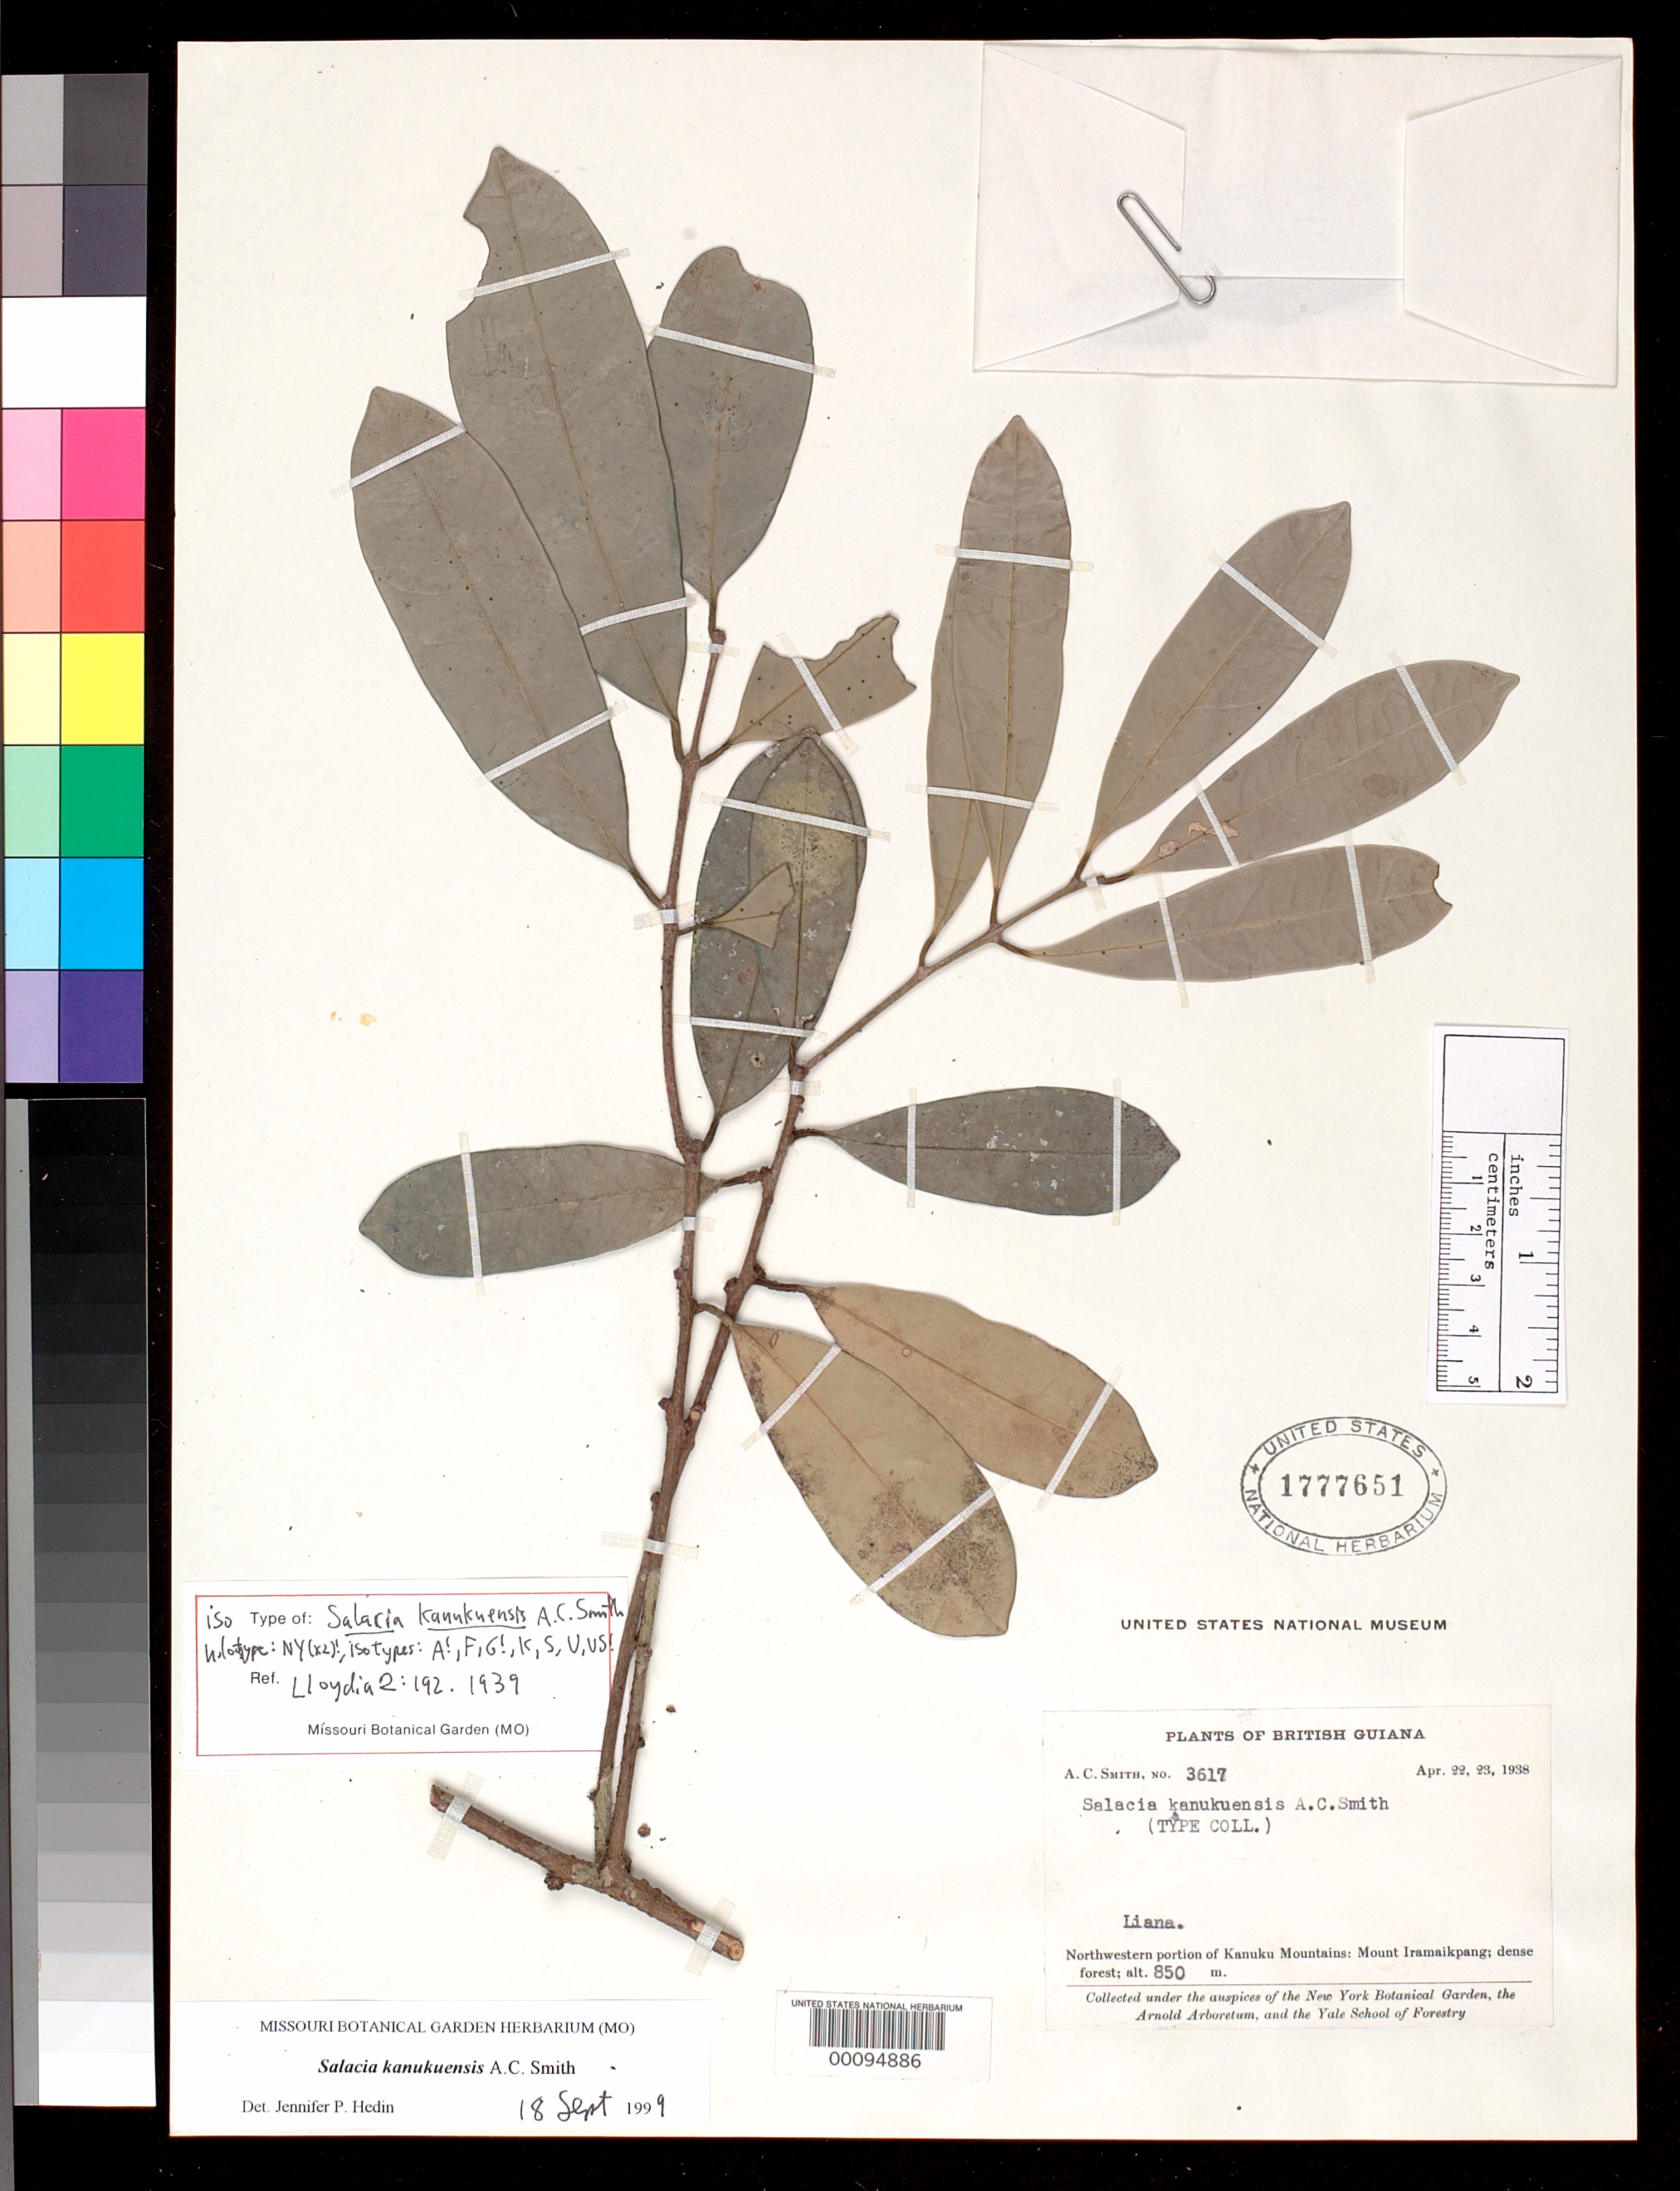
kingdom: Plantae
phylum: Tracheophyta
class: Magnoliopsida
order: Celastrales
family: Celastraceae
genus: Salacia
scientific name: Salacia kanukuensis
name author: A.C. Sm.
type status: Isotype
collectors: A. C. Smith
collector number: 3617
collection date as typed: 22 Apr 1938 to 23 Apr 1938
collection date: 1938-04-22/1938-04-23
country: Guyana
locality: Northwestern portion of Kanuku Mountains, Mountirmaikpang.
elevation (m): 850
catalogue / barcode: US 1777651